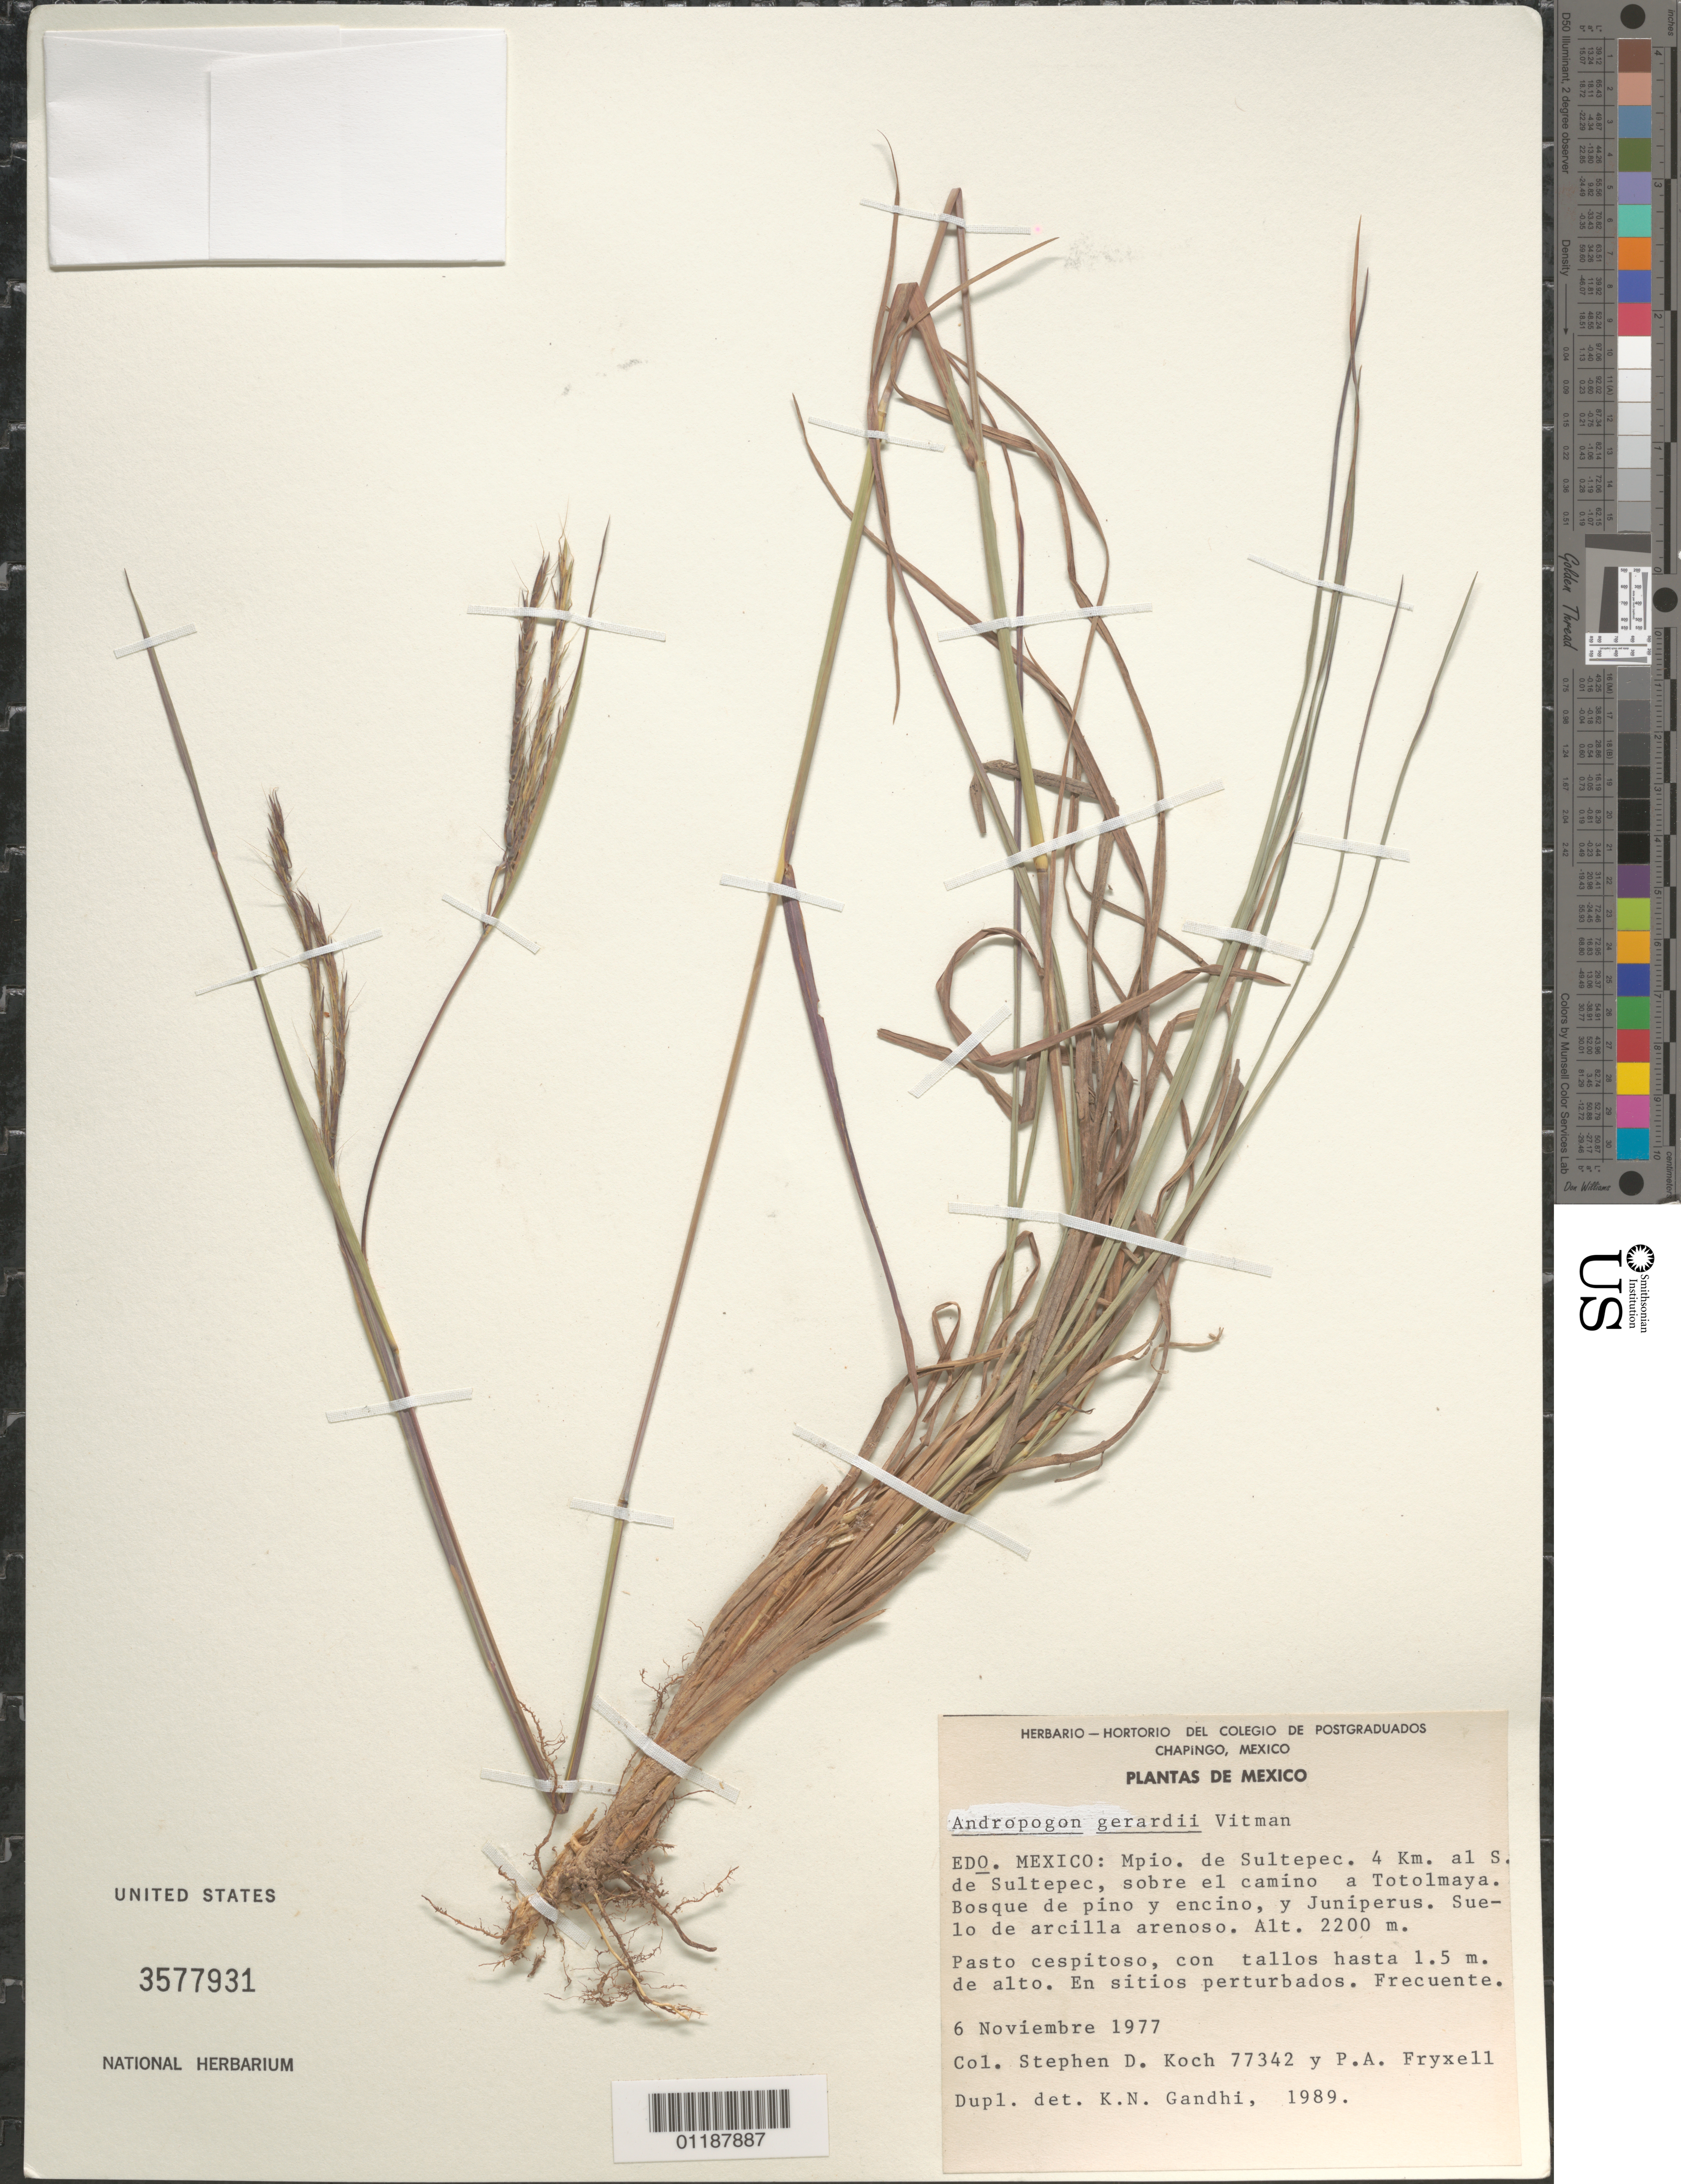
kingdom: Plantae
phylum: Tracheophyta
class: Liliopsida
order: Poales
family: Poaceae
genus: Andropogon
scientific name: Andropogon gerardii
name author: Vitman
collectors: S. D. Koch & P. A. Fryxell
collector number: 77342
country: Mexico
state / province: México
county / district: Sultepec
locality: S of de Sultepec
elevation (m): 2200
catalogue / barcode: US 377931